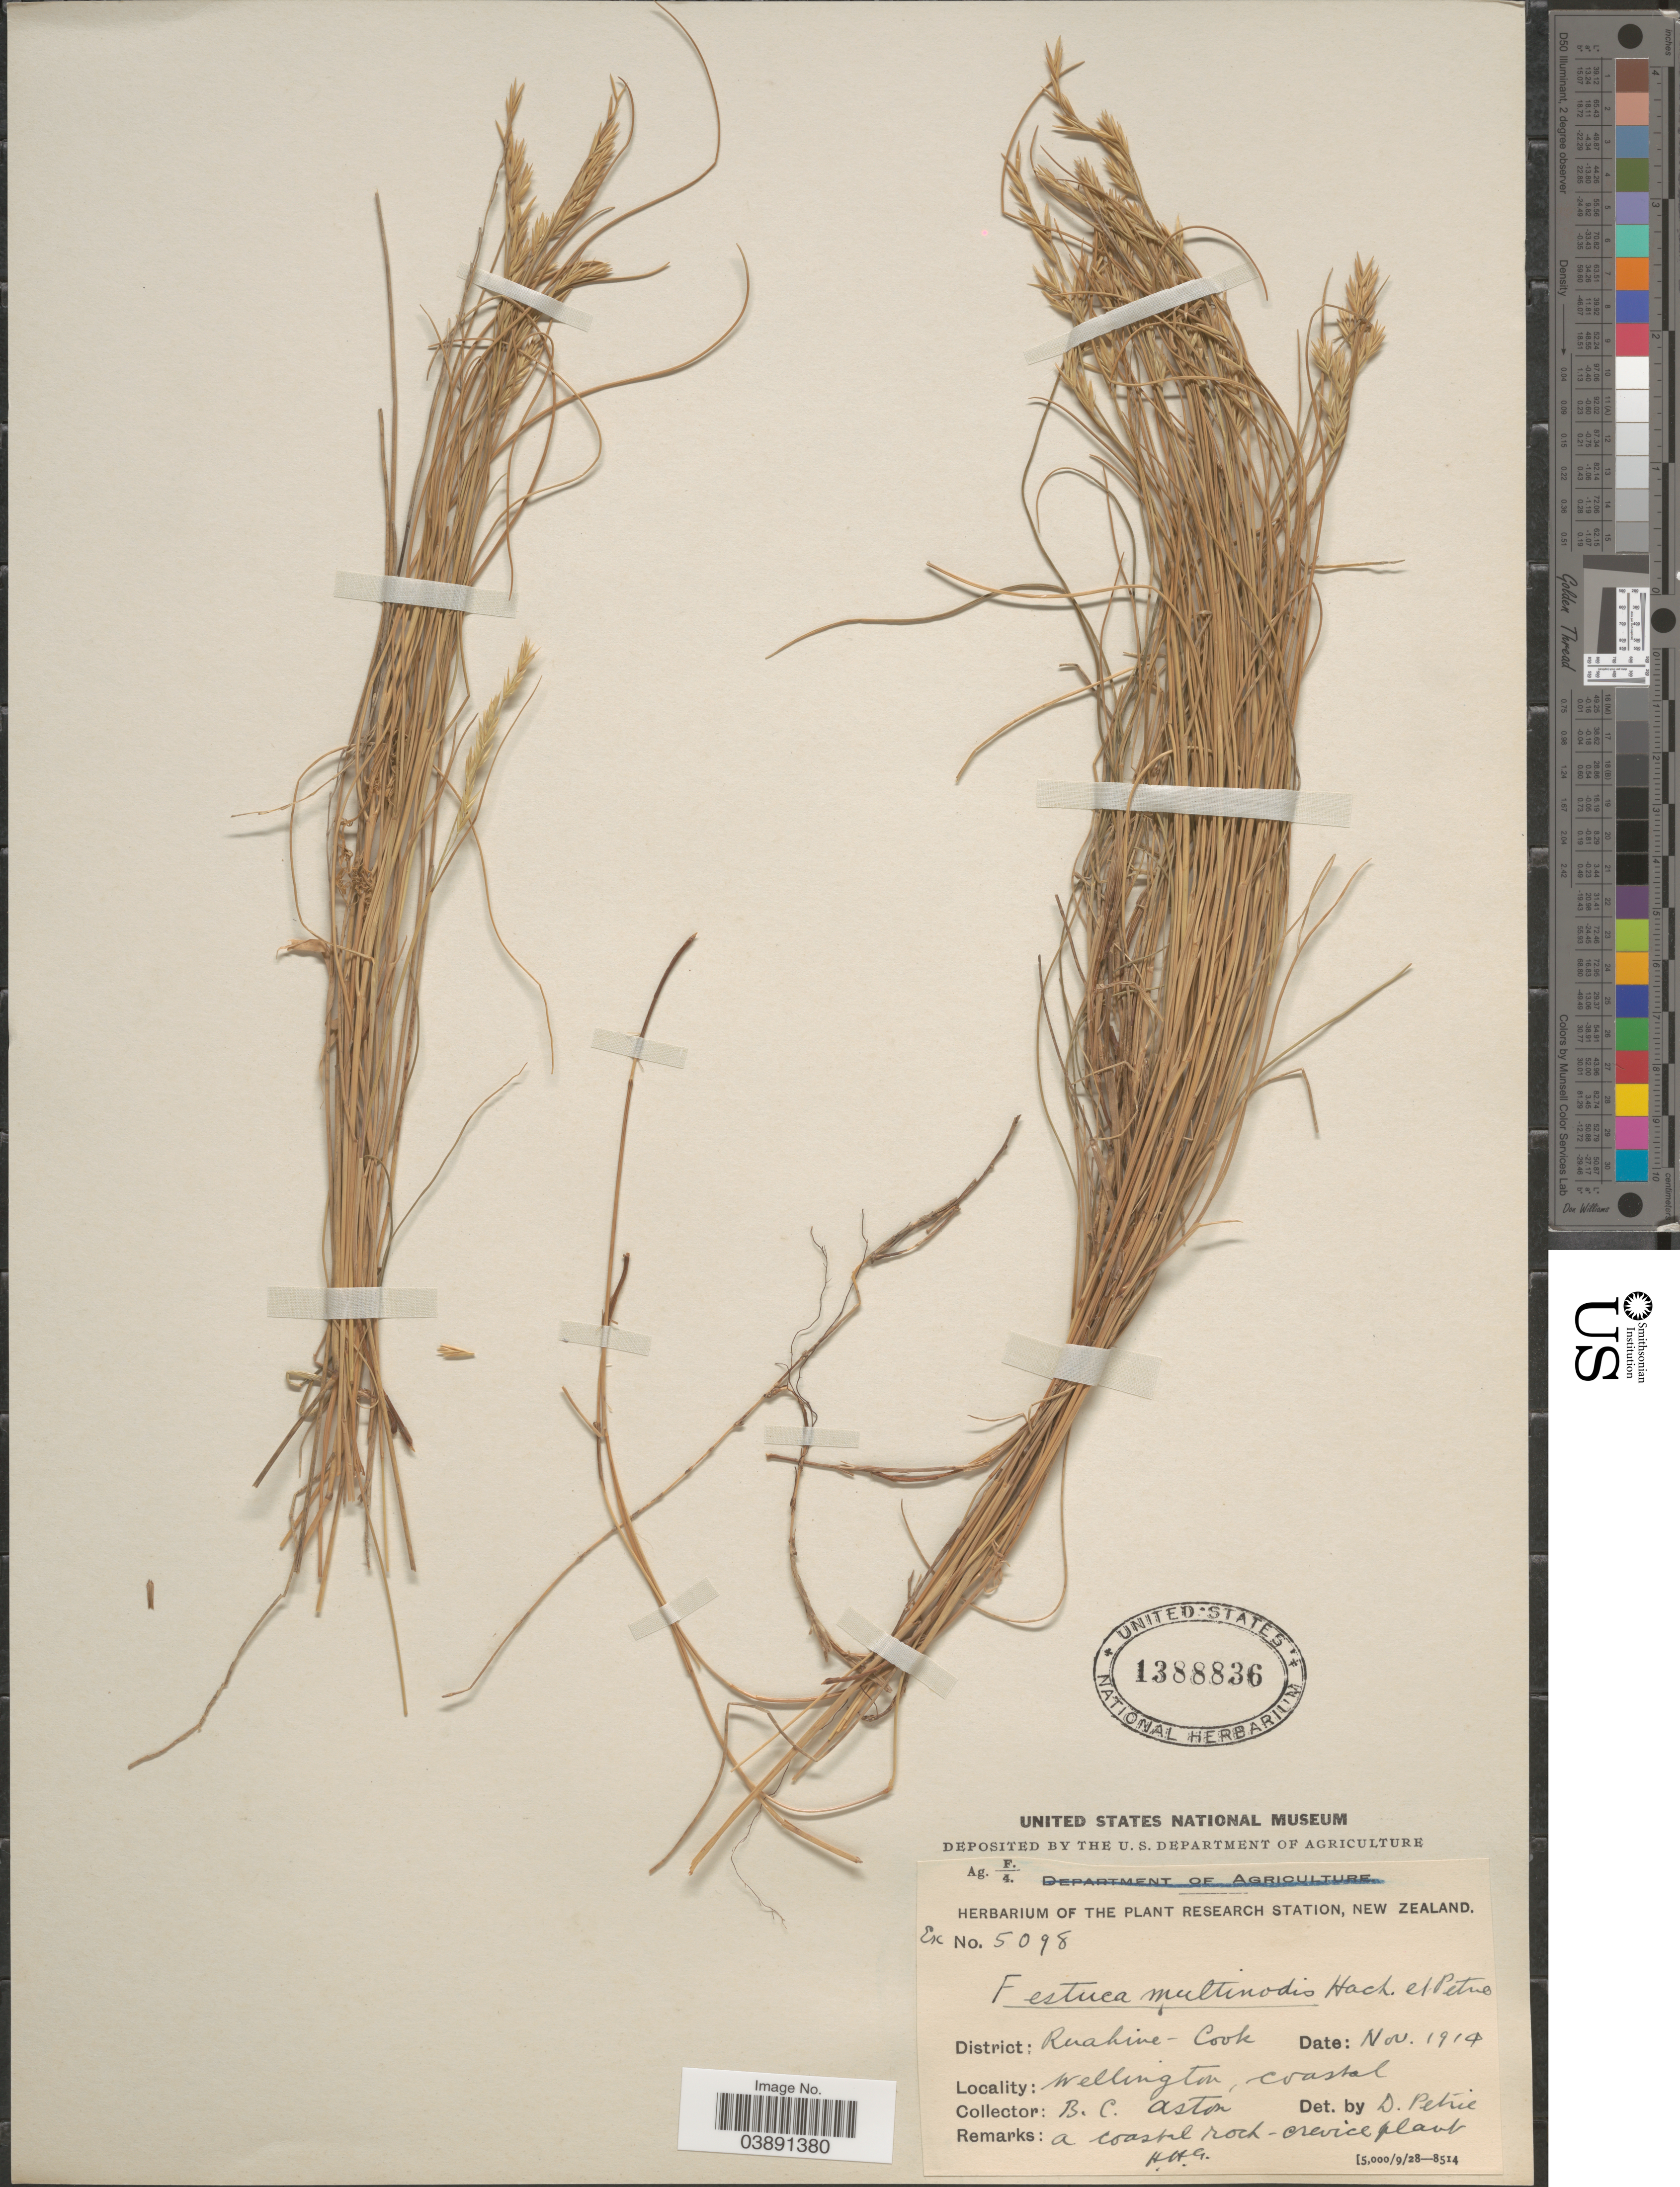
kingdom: Plantae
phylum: Tracheophyta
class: Liliopsida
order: Poales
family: Poaceae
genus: Festuca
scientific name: Festuca multinodis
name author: Petrie & Hack.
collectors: B. Aston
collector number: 5098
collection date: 1914-11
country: New Zealand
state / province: Wellington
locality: District: Ruahine-Cook. Coastal.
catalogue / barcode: US 1388836